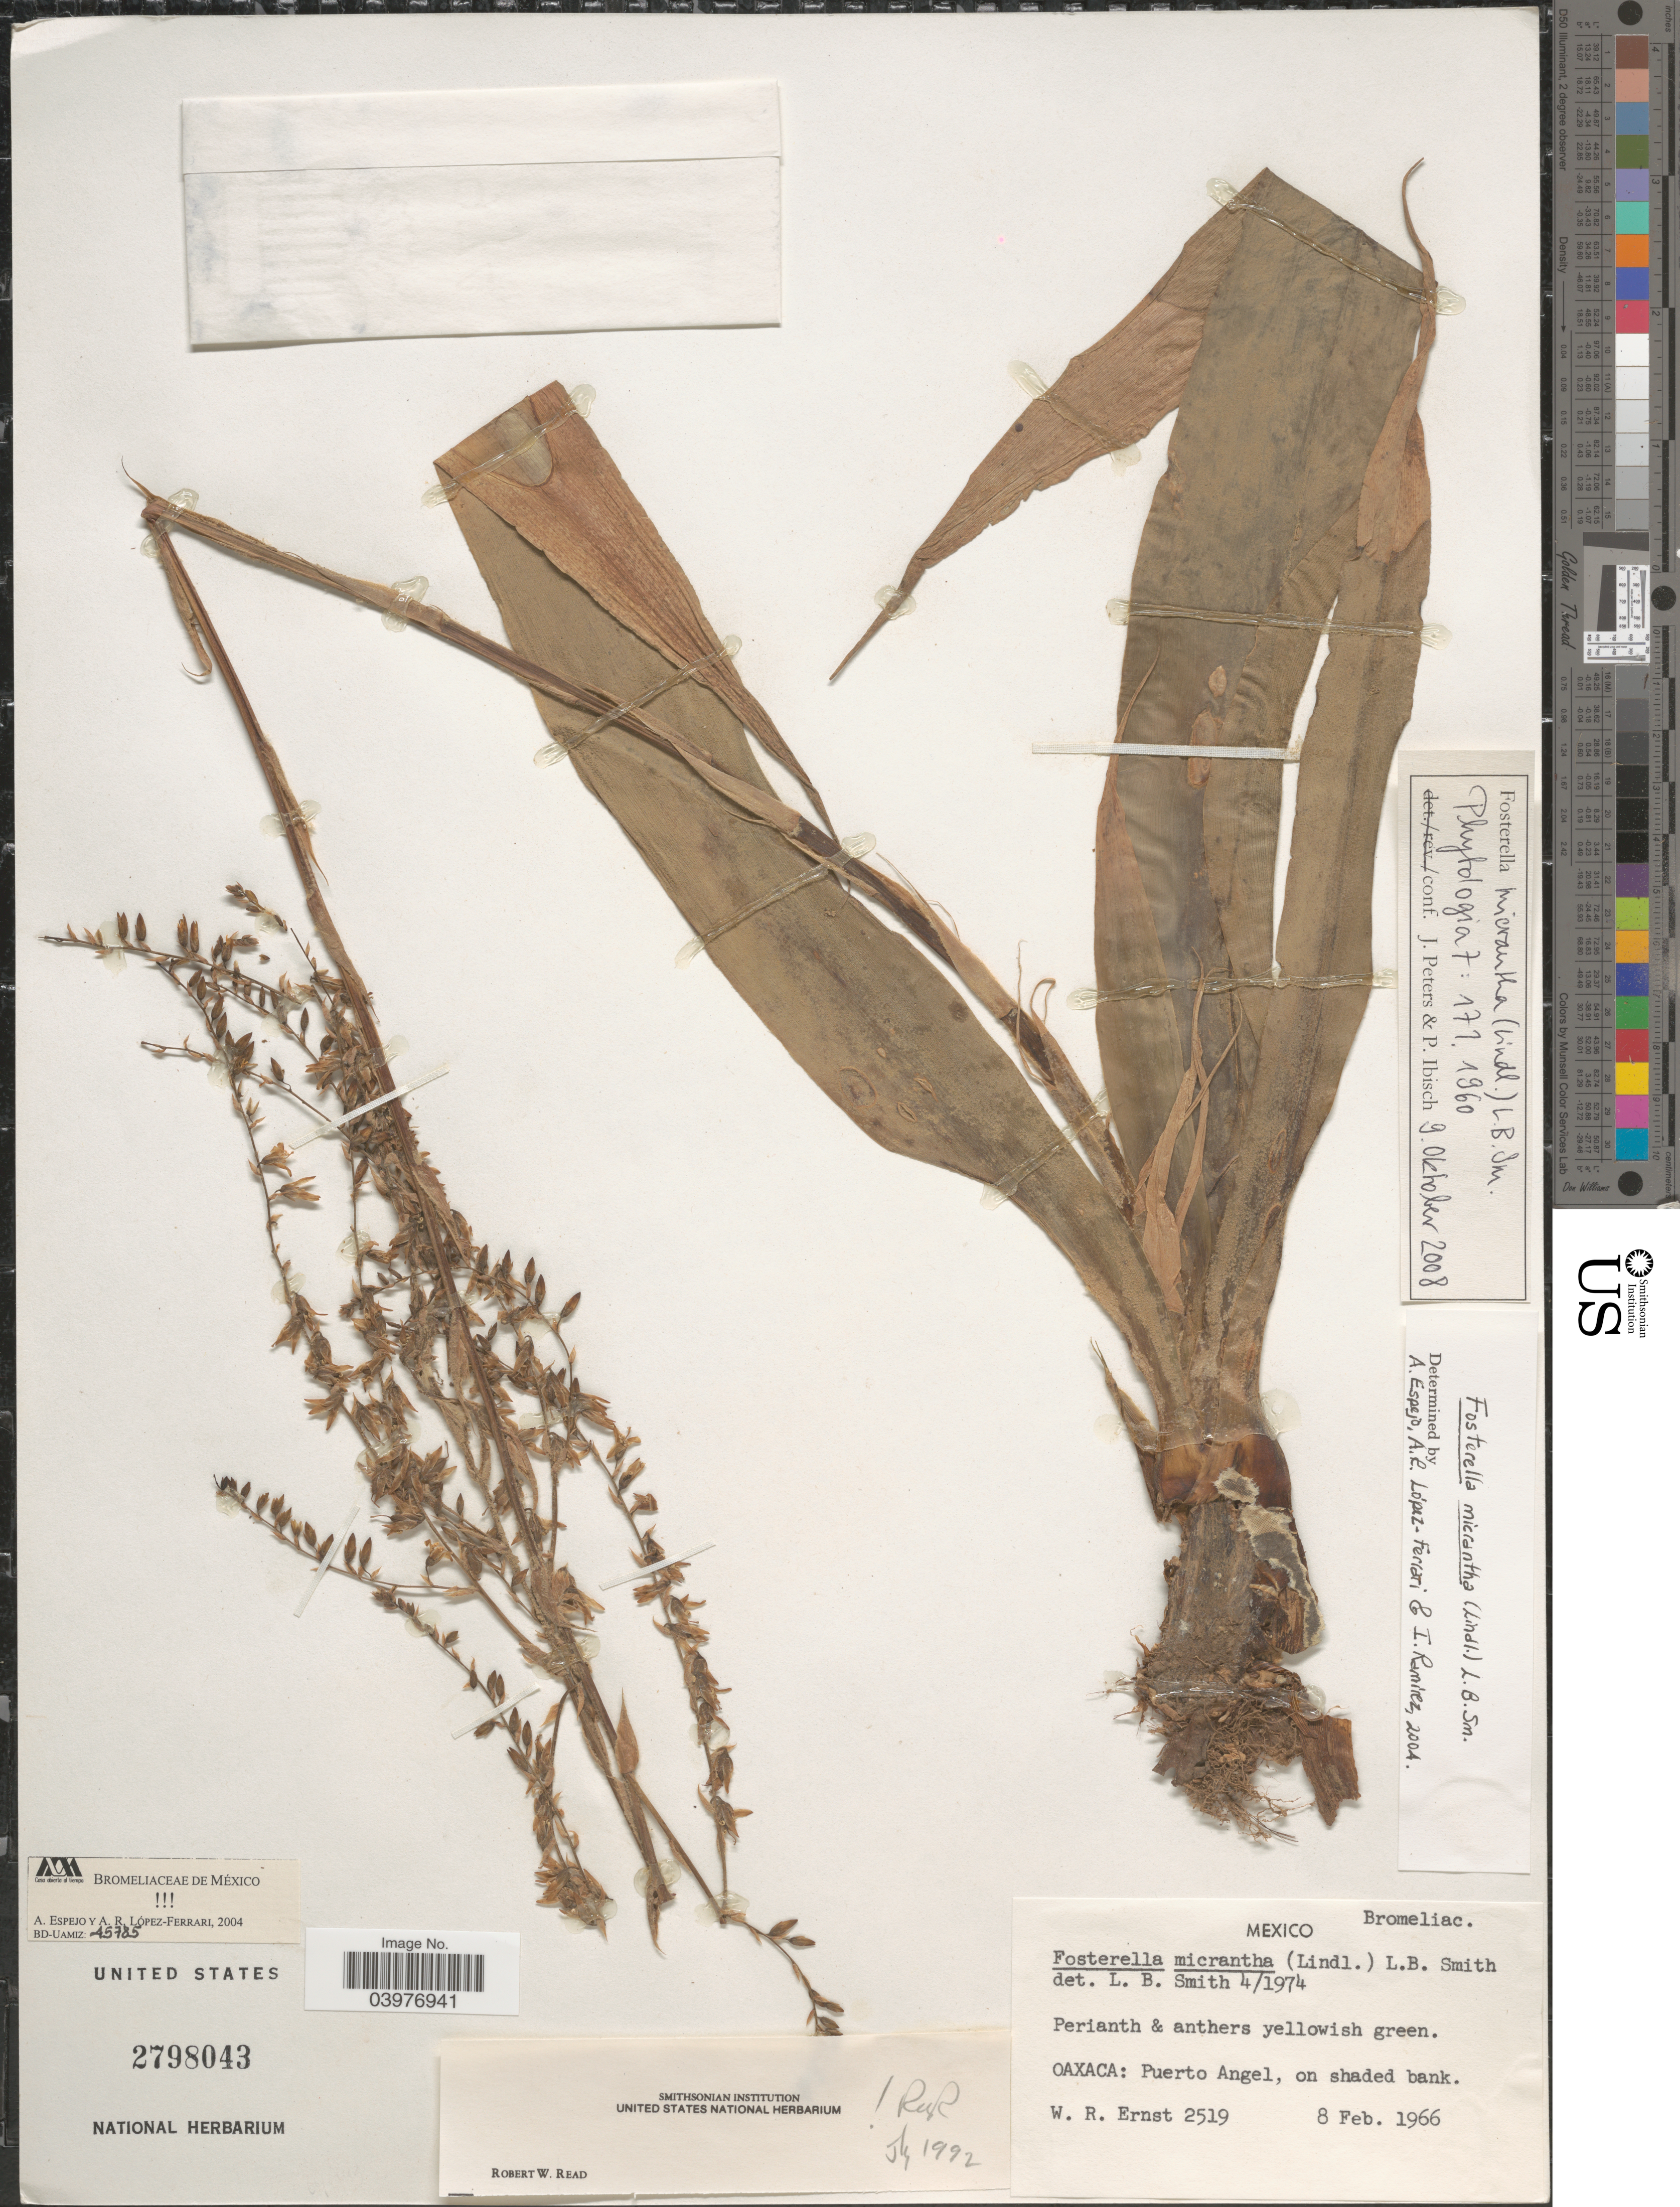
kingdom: Plantae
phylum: Tracheophyta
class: Liliopsida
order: Poales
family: Bromeliaceae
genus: Fosterella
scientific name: Fosterella micrantha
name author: (Lindl.) L.B. Sm.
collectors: W. R. Ernst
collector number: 2519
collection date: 1966-02-08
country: Mexico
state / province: Oaxaca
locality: Puerto Angel, on shaded bank.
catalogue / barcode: US 2798043